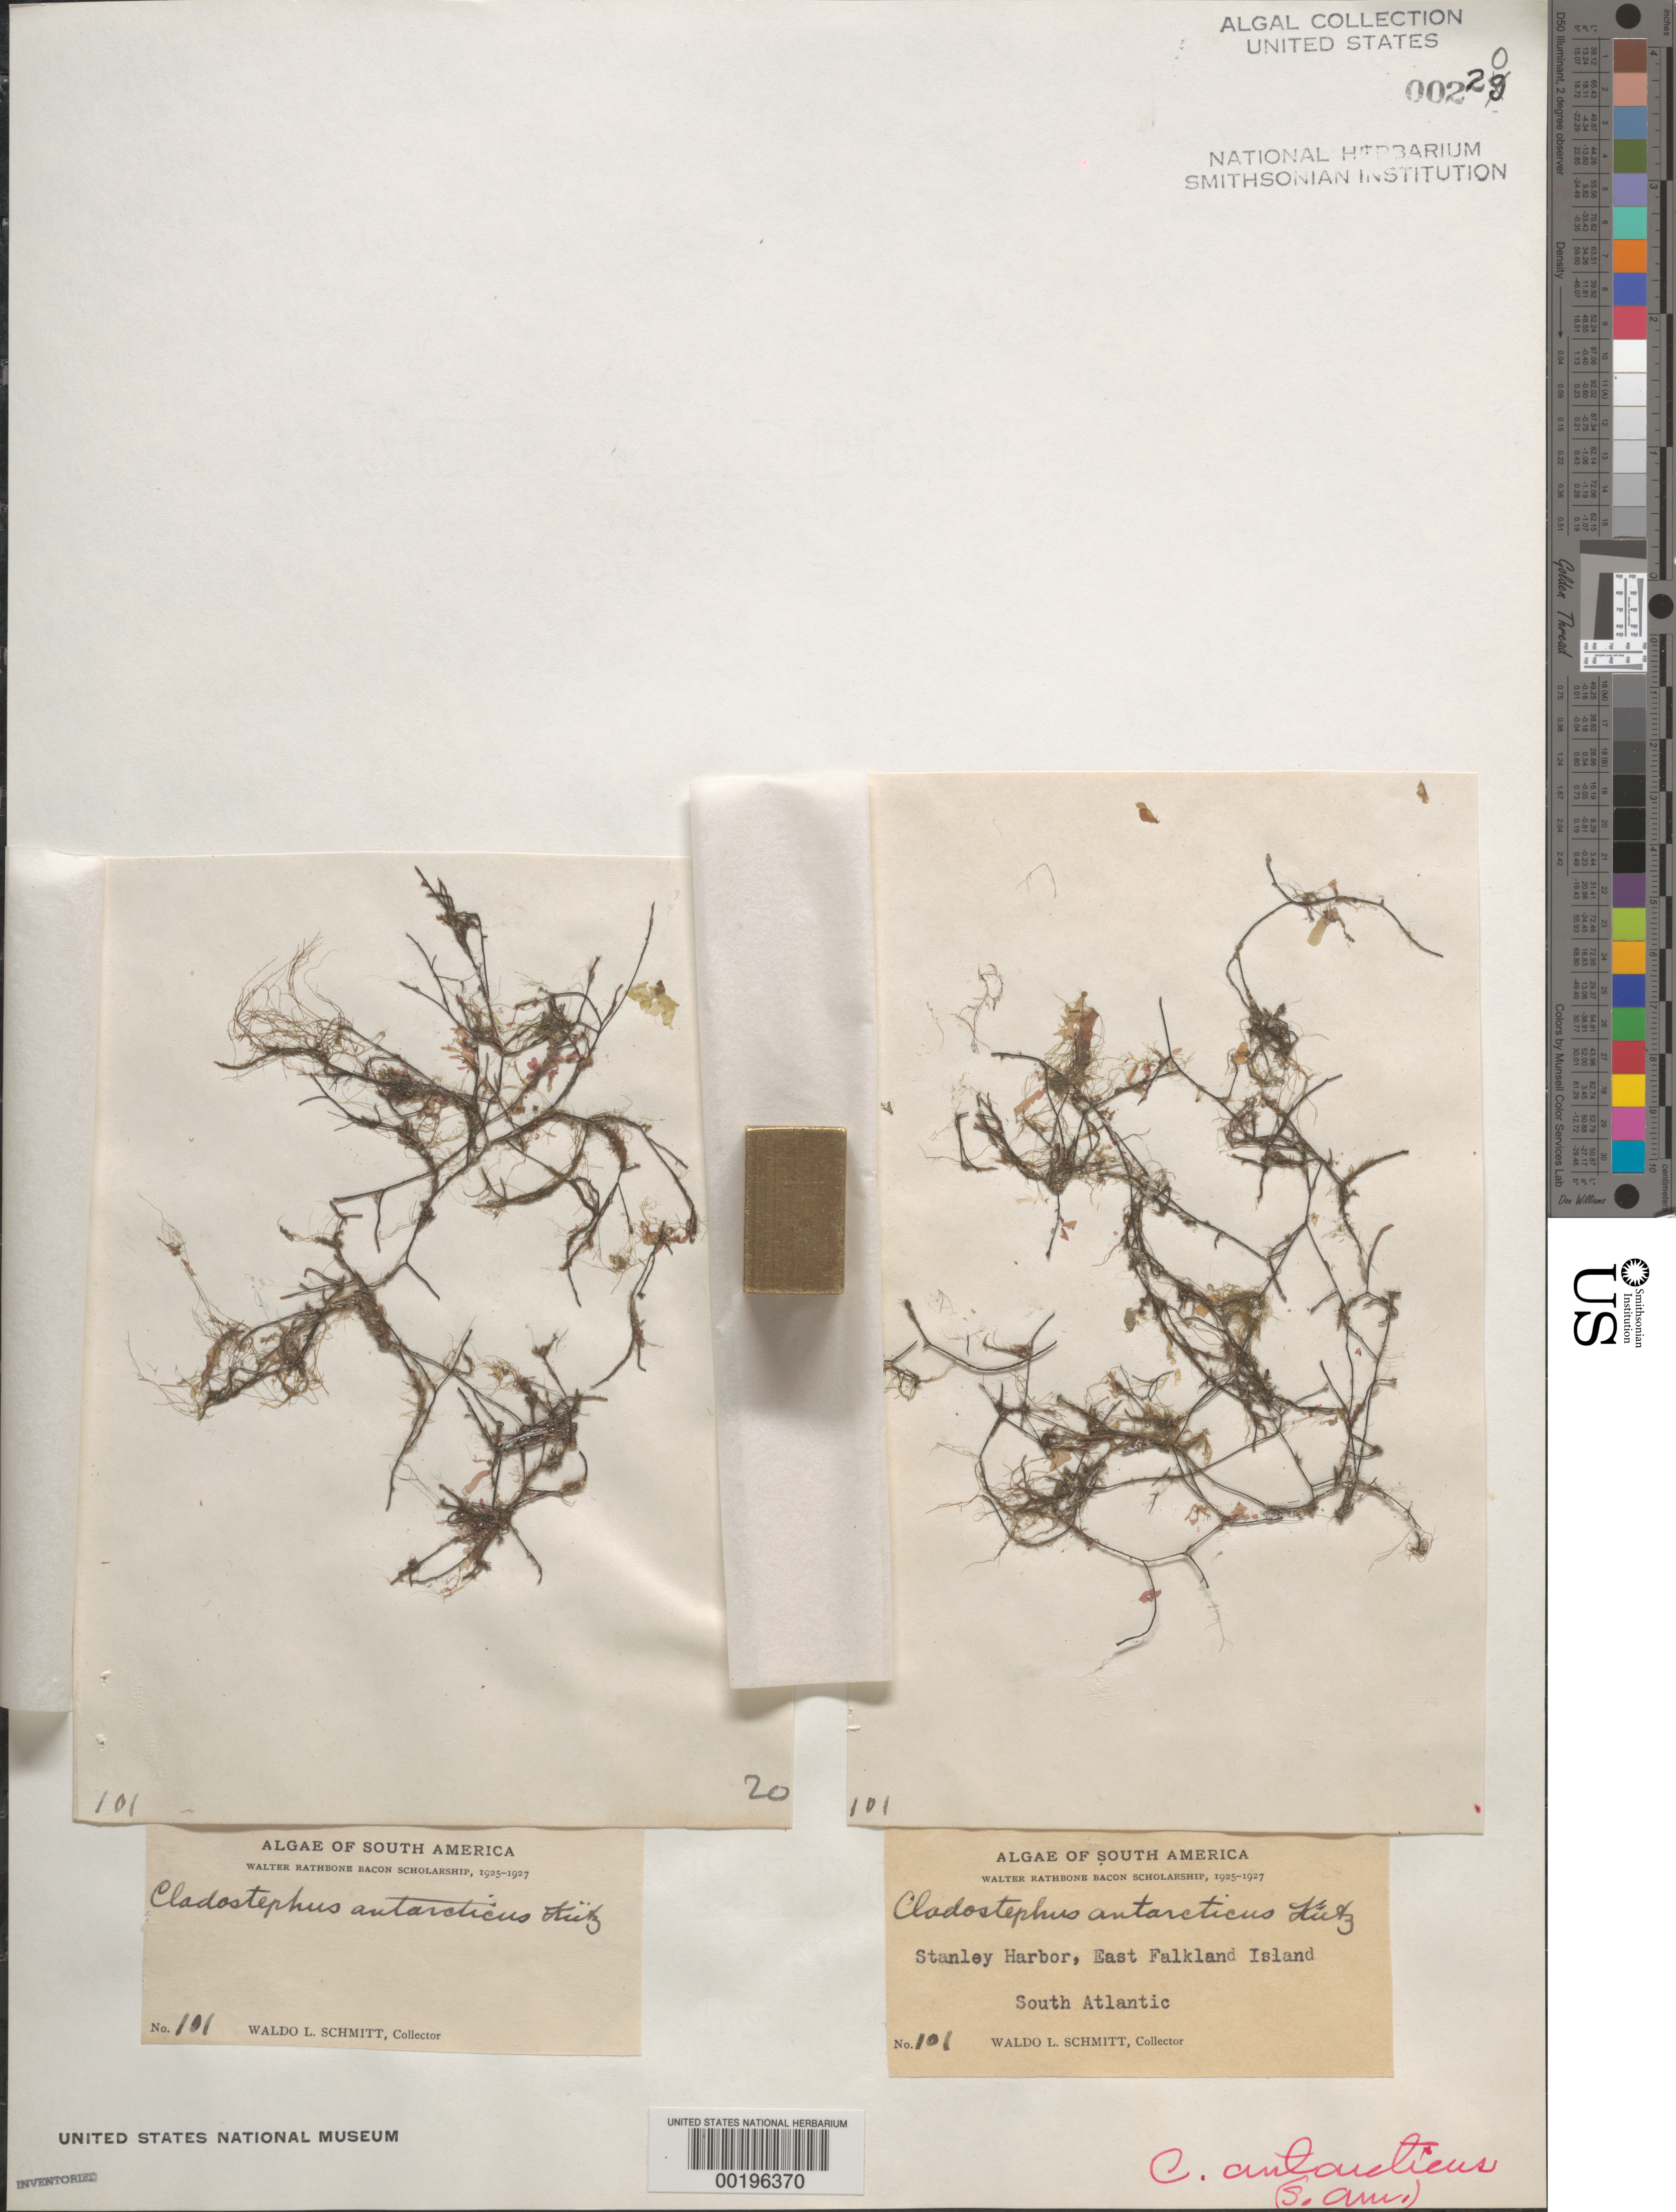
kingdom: Chromista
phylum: Ochrophyta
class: Phaeophyceae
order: Sphacelariales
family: Cladostephaceae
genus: Cladostephus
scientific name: Cladostephus antarcticus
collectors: W. L. Schmitt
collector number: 101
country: Falkland Islands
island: East Falkland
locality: Stanley Harbor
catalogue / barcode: US 220